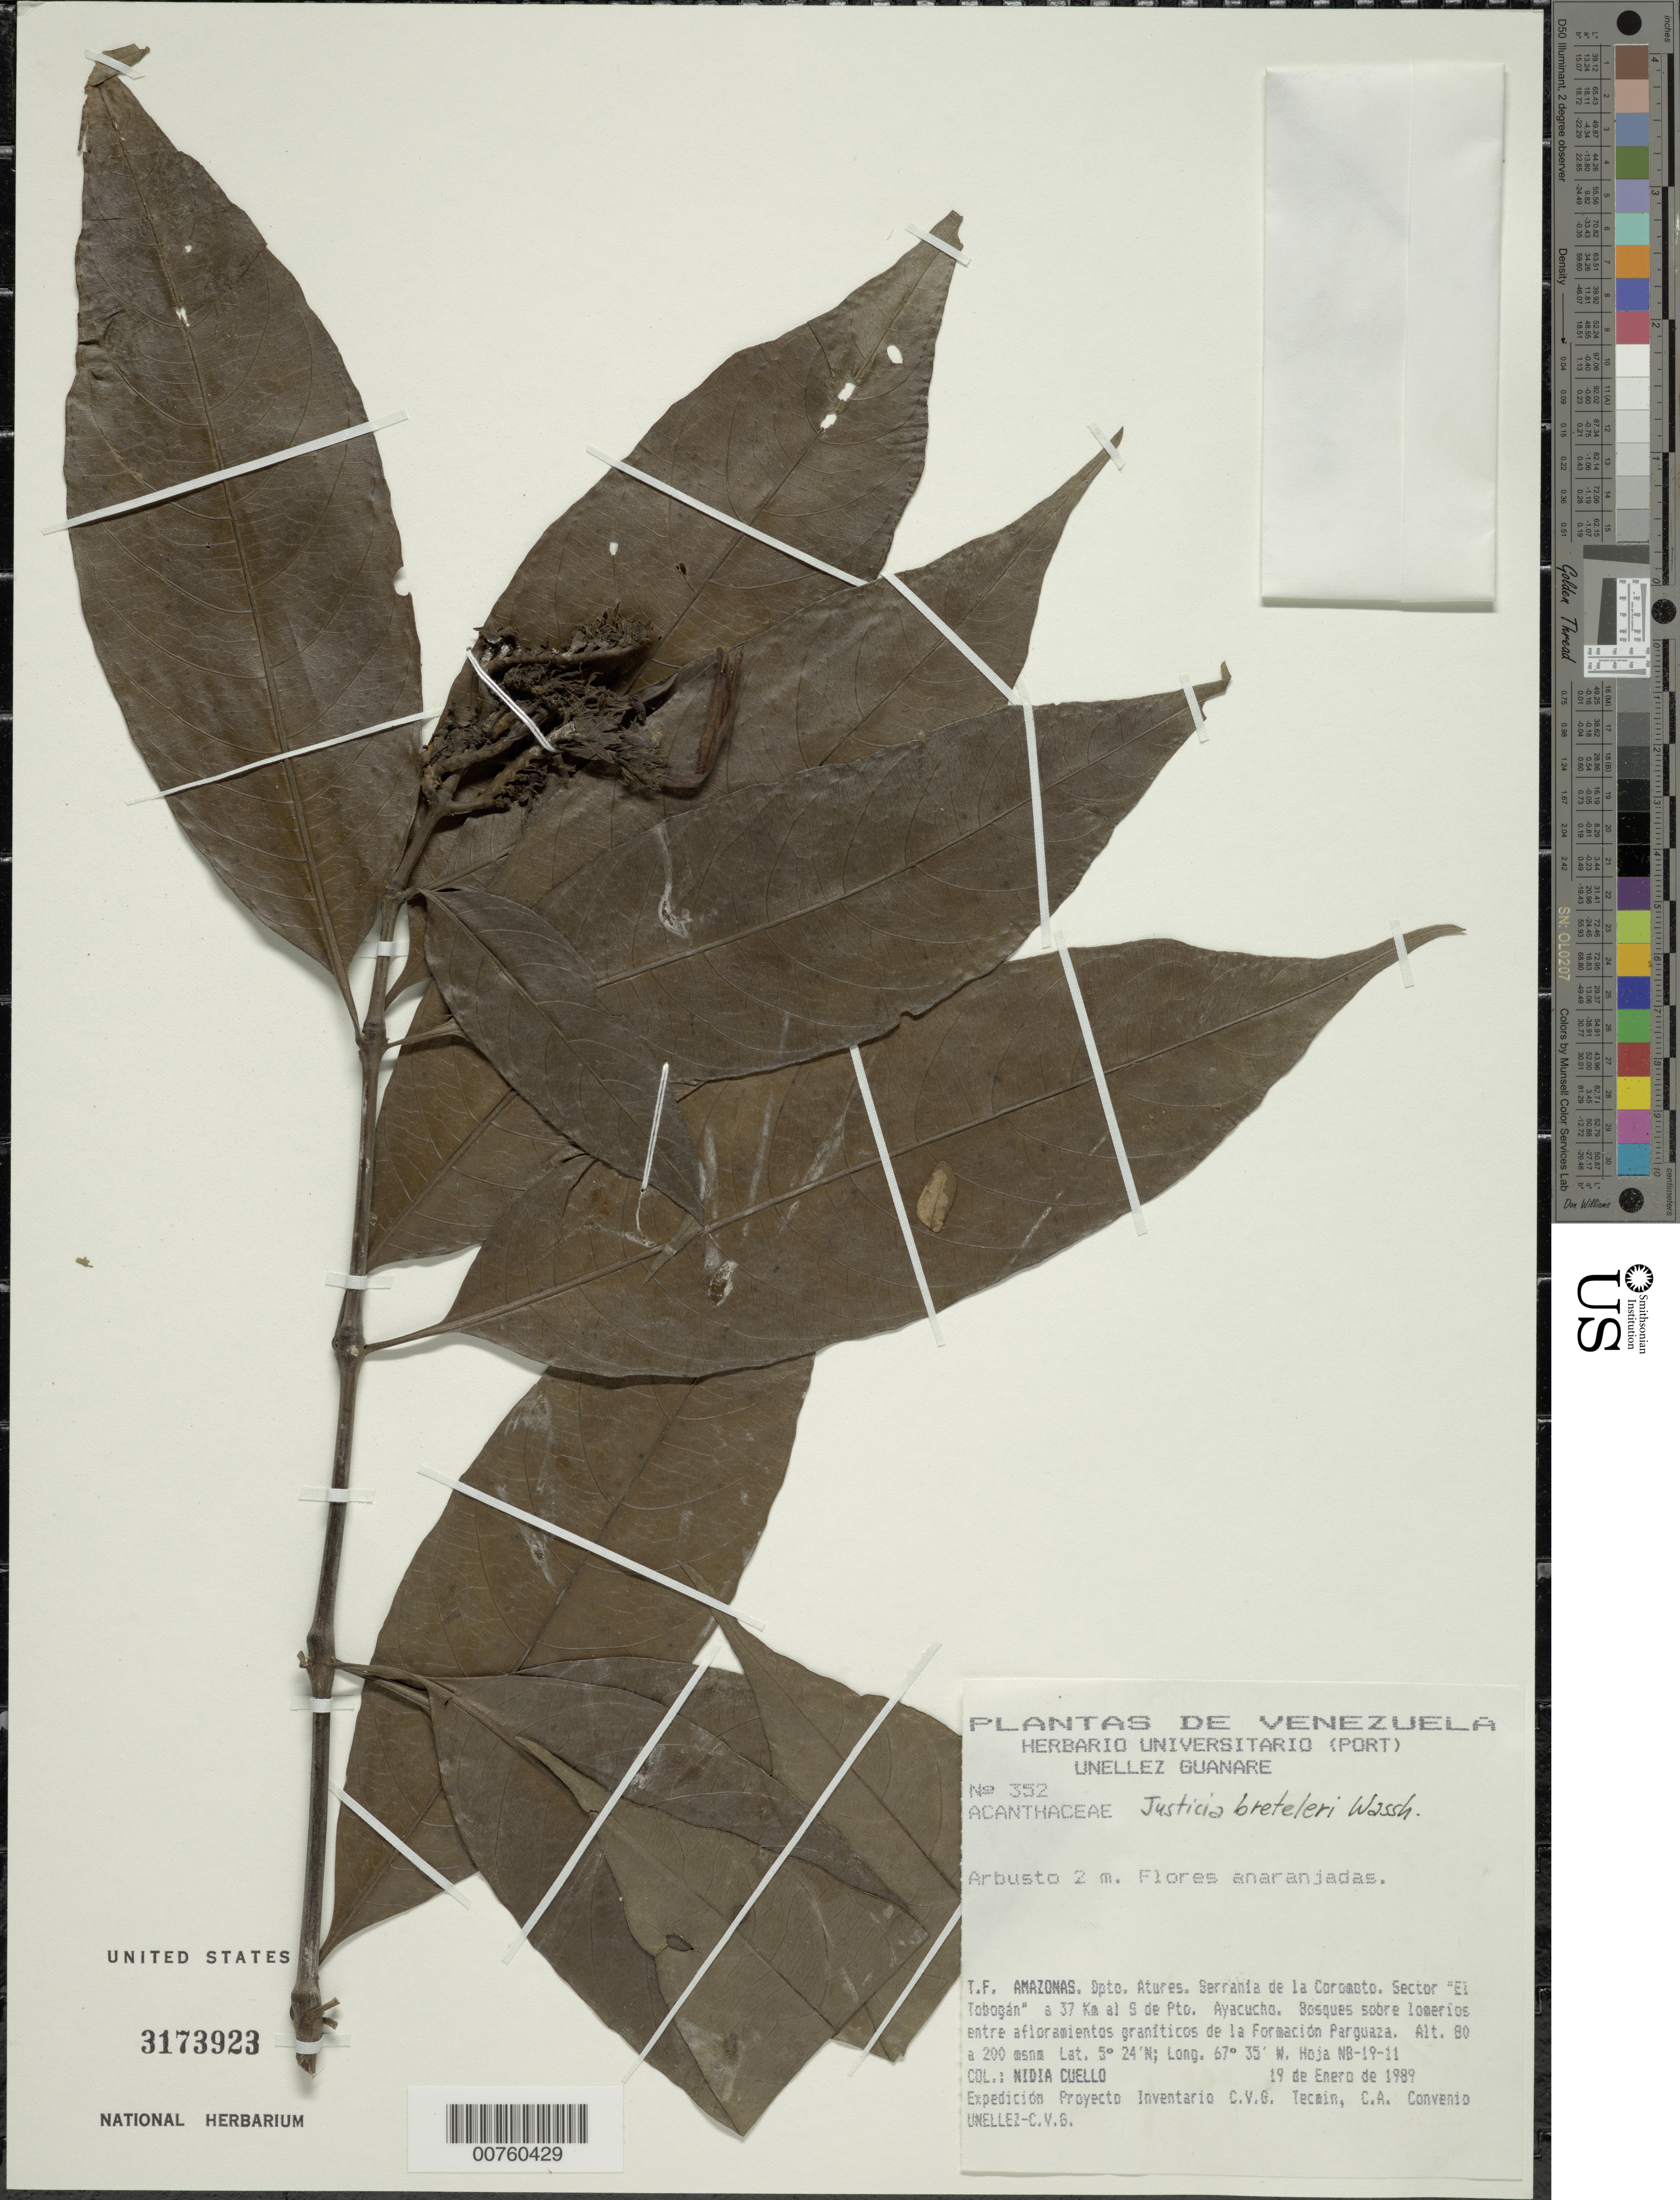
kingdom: Plantae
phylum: Tracheophyta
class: Magnoliopsida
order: Lamiales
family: Acanthaceae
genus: Justicia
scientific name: Justicia breteleri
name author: Wassh.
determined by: Wasshausen, Dieter C., (BOT), Smithsonian Institution - National Museum of Natural History (UNITED STATES)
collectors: N. L. Cuello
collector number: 352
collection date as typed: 19-Jan-89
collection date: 1989-01-19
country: Venezuela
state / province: Amazonas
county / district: Atures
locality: Serranía Coromoto, sector El Tobogan, 37 km S Pto. Ayacucho; la formacion Parguaza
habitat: Bosques sobre lomerios entre afloramientos graniticos de la Formacion Parguaza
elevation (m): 80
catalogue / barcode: US 3173923